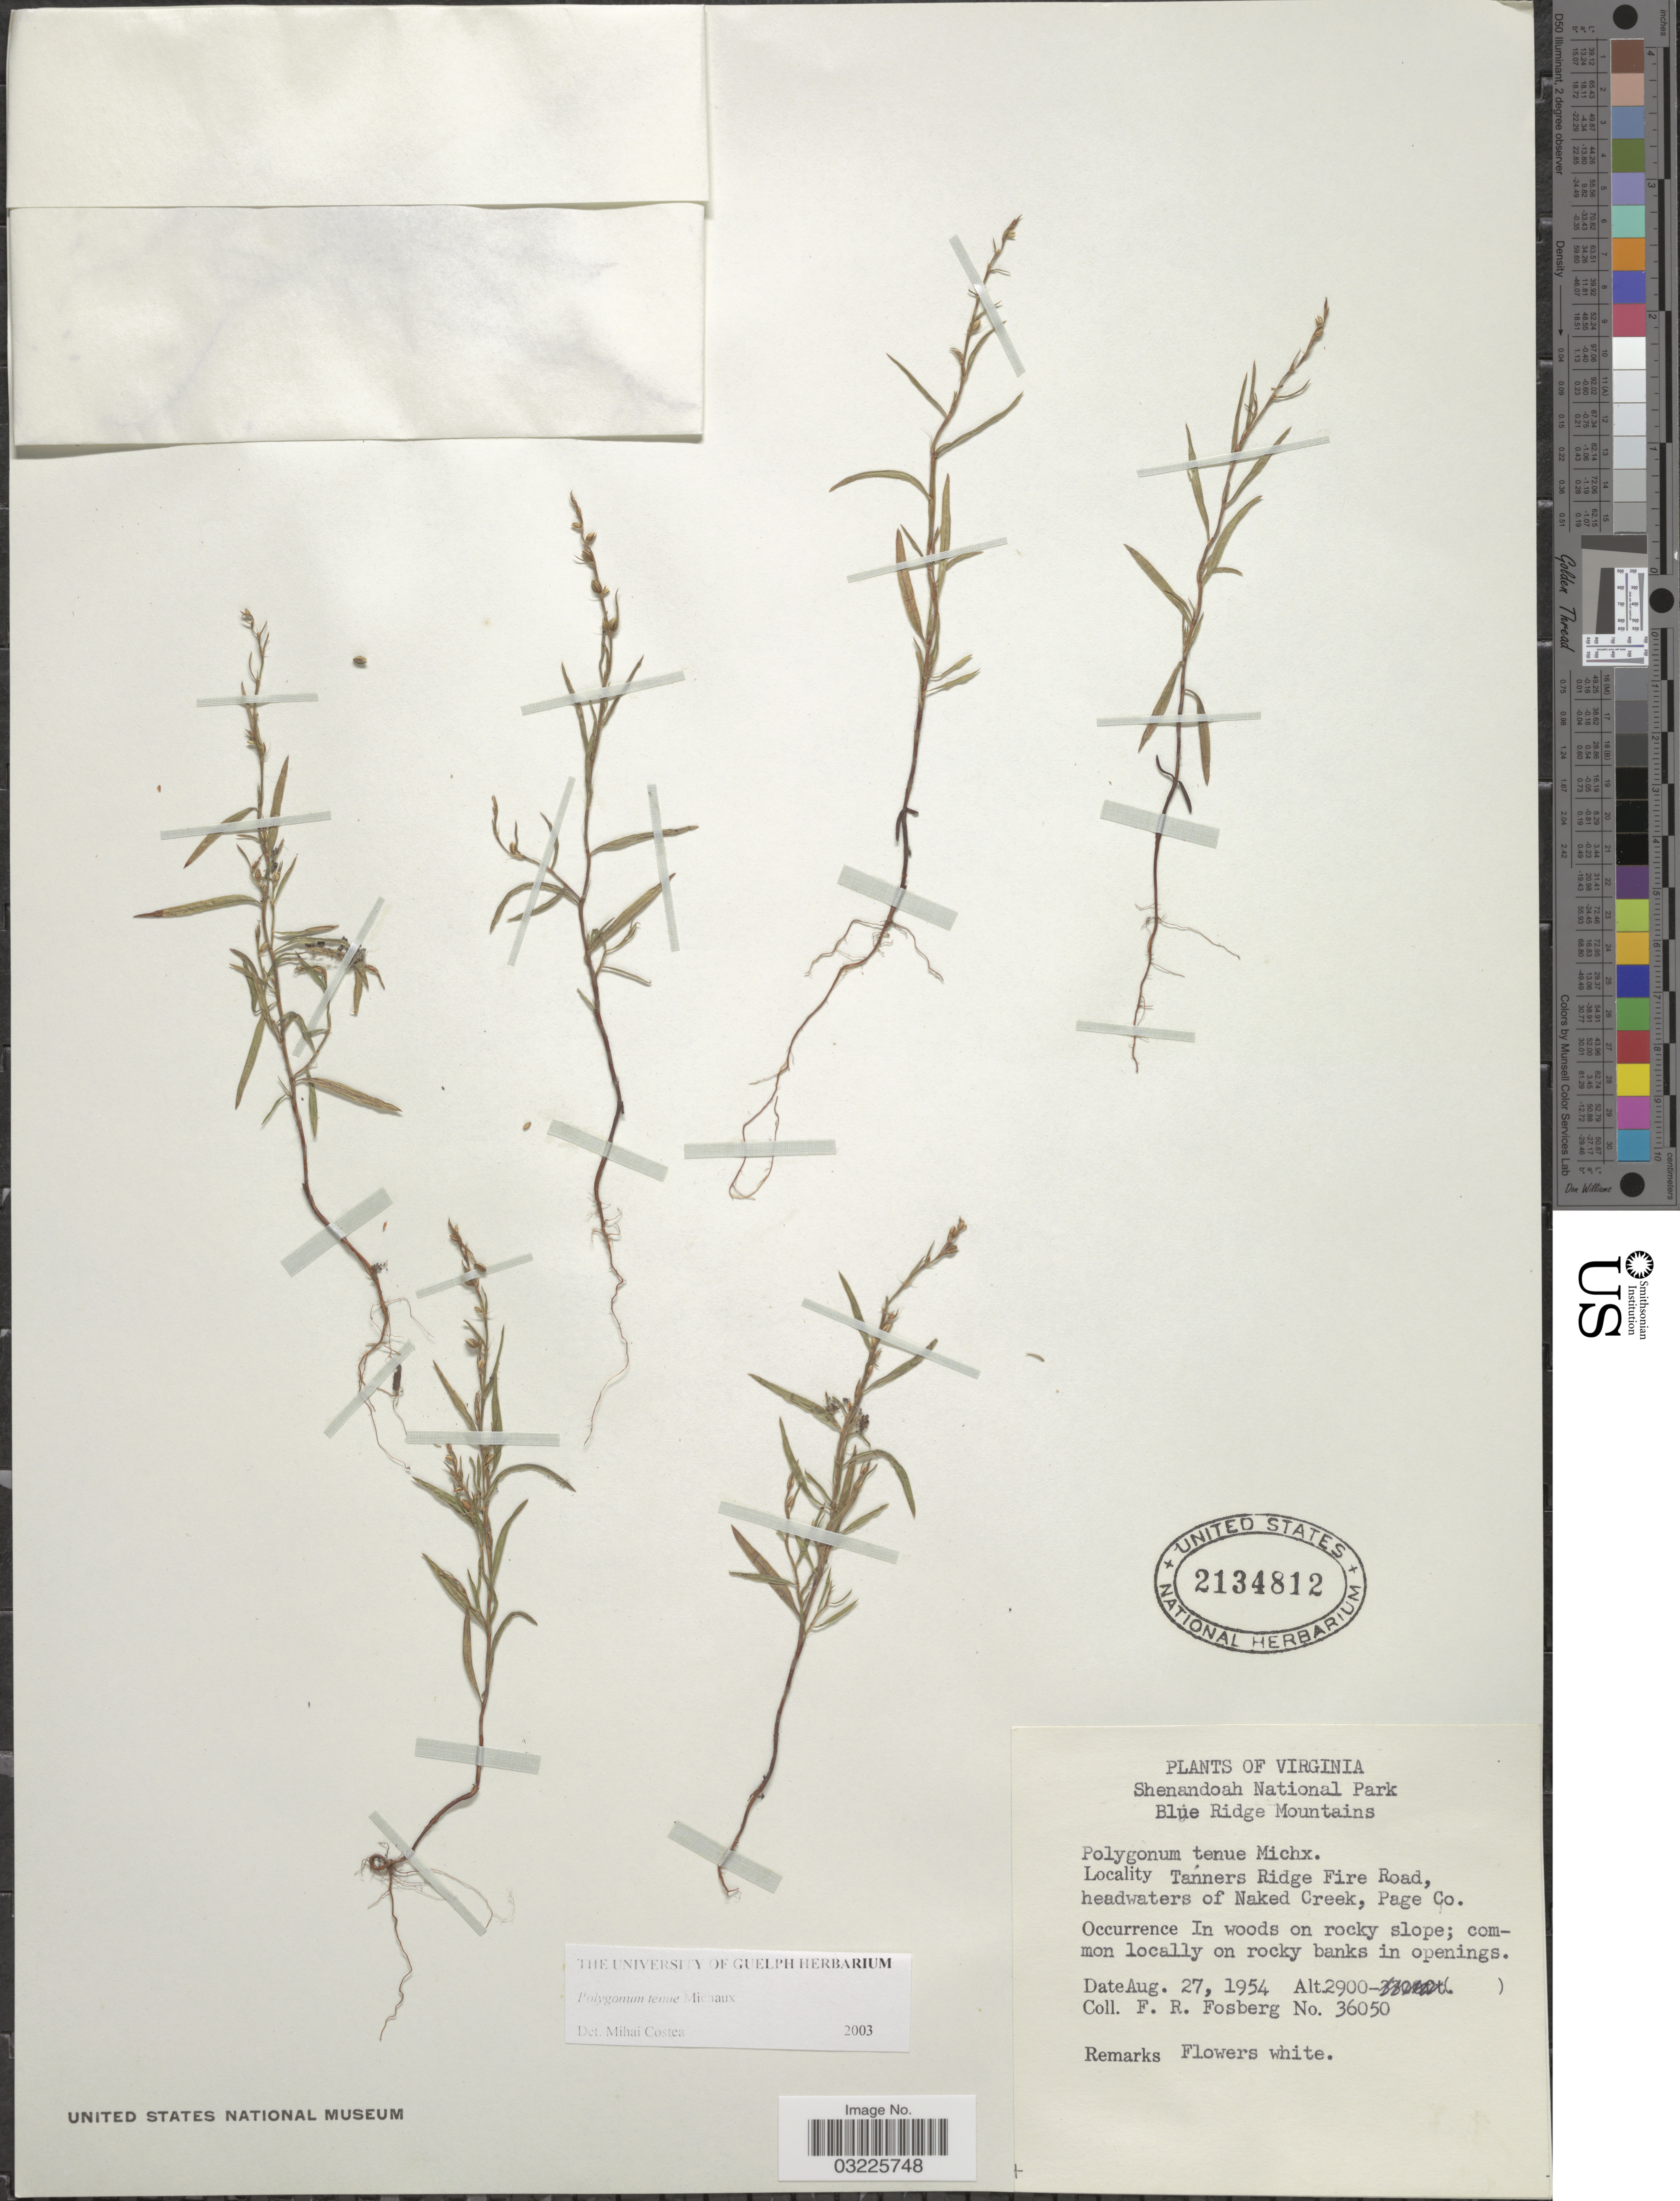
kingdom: Plantae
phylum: Tracheophyta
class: Magnoliopsida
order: Caryophyllales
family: Polygonaceae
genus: Polygonum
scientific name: Polygonum tenue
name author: F. Michx.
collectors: F. R. Fosberg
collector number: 36050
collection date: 1954-08-27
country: United States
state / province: Virginia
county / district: Page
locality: Shenandoah National Park, Blue Ridge Mountains. Tanners Ridge Fire Road, headwaters of Naked Creek, Page Co.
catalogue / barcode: US 2134812